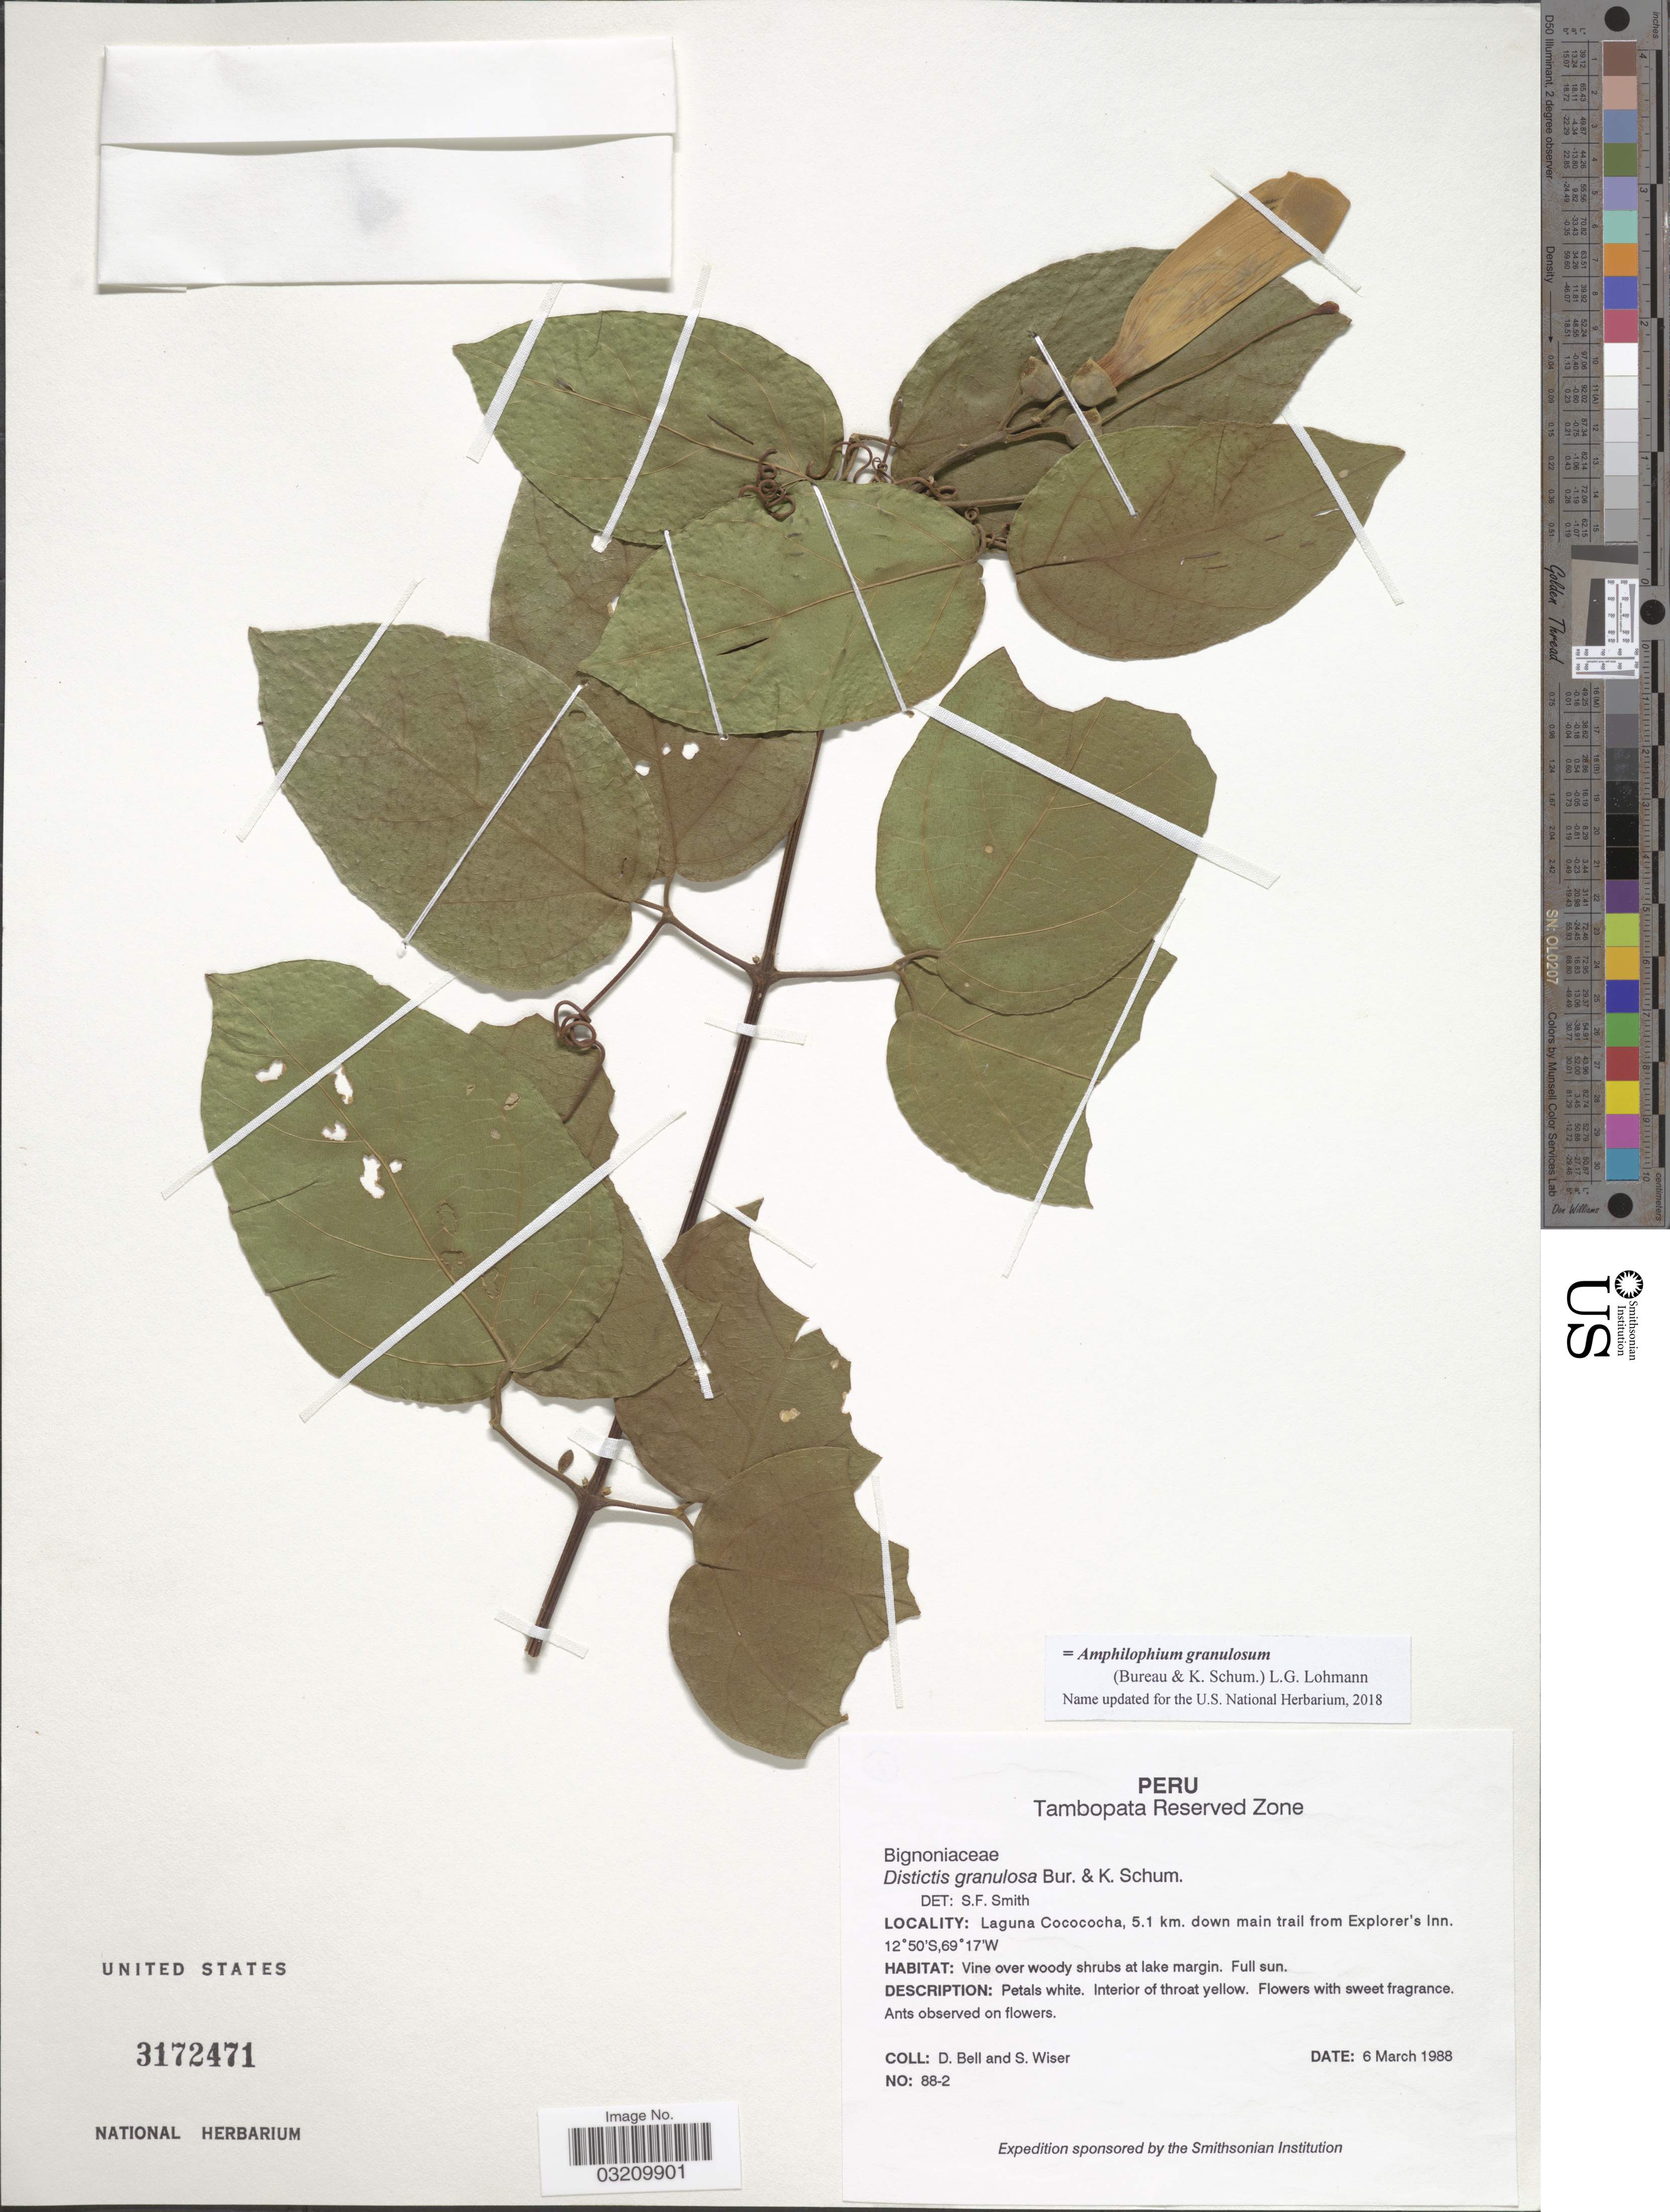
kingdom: Plantae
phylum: Tracheophyta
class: Magnoliopsida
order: Lamiales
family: Bignoniaceae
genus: Amphilophium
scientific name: Amphilophium granulosum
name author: (Bureau & K. Schum.) L.G. Lohmann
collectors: D. A. Bell & S. Wiser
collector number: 88-2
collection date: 1988-03-06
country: Peru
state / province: Madre de Dios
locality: Tambopata Reserved Zone. Laguna Cocococha, 5.1 km down main trail from Explorer's Inn.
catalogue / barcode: US 3172471